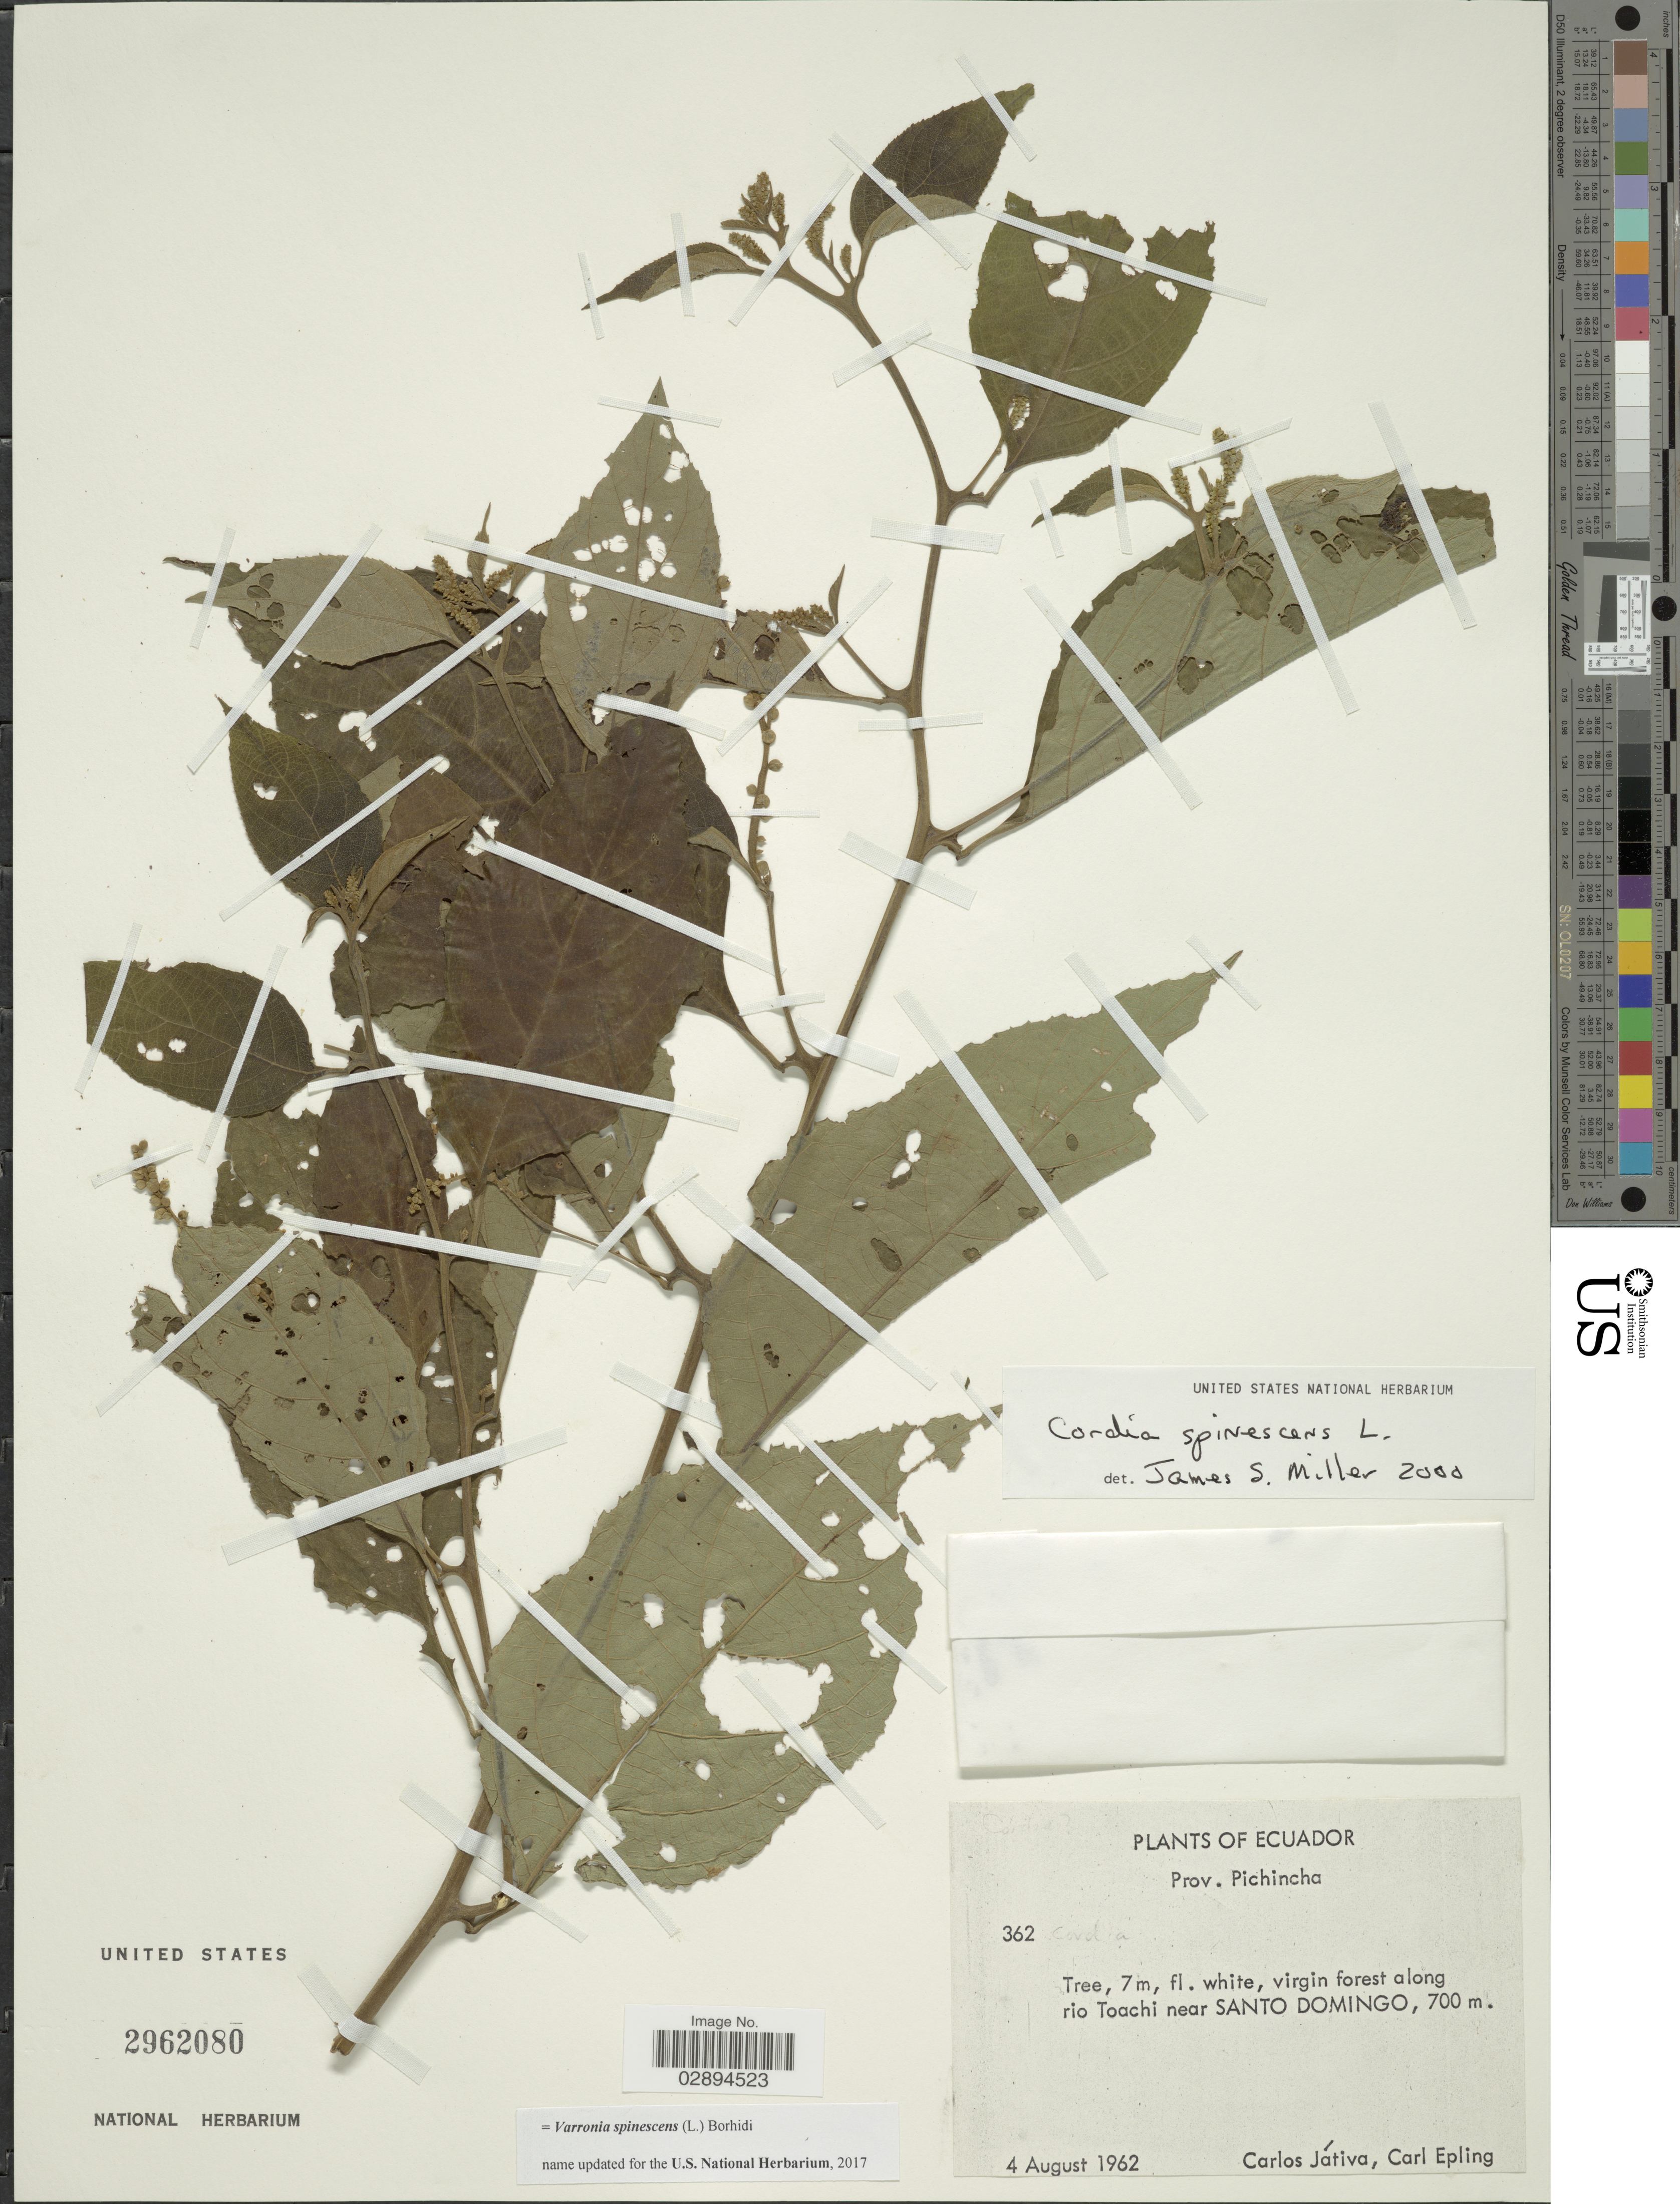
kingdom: Plantae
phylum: Tracheophyta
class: Magnoliopsida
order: Boraginales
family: Cordiaceae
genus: Varronia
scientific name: Varronia spinescens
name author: (L.) Borhidi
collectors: C. D. Játiva & C. C. Epling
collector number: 362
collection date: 1962-08-04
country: Ecuador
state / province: Pichincha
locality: Virgin forest along rio Toachi near Santo Domingo.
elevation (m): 700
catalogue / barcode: US 2962080